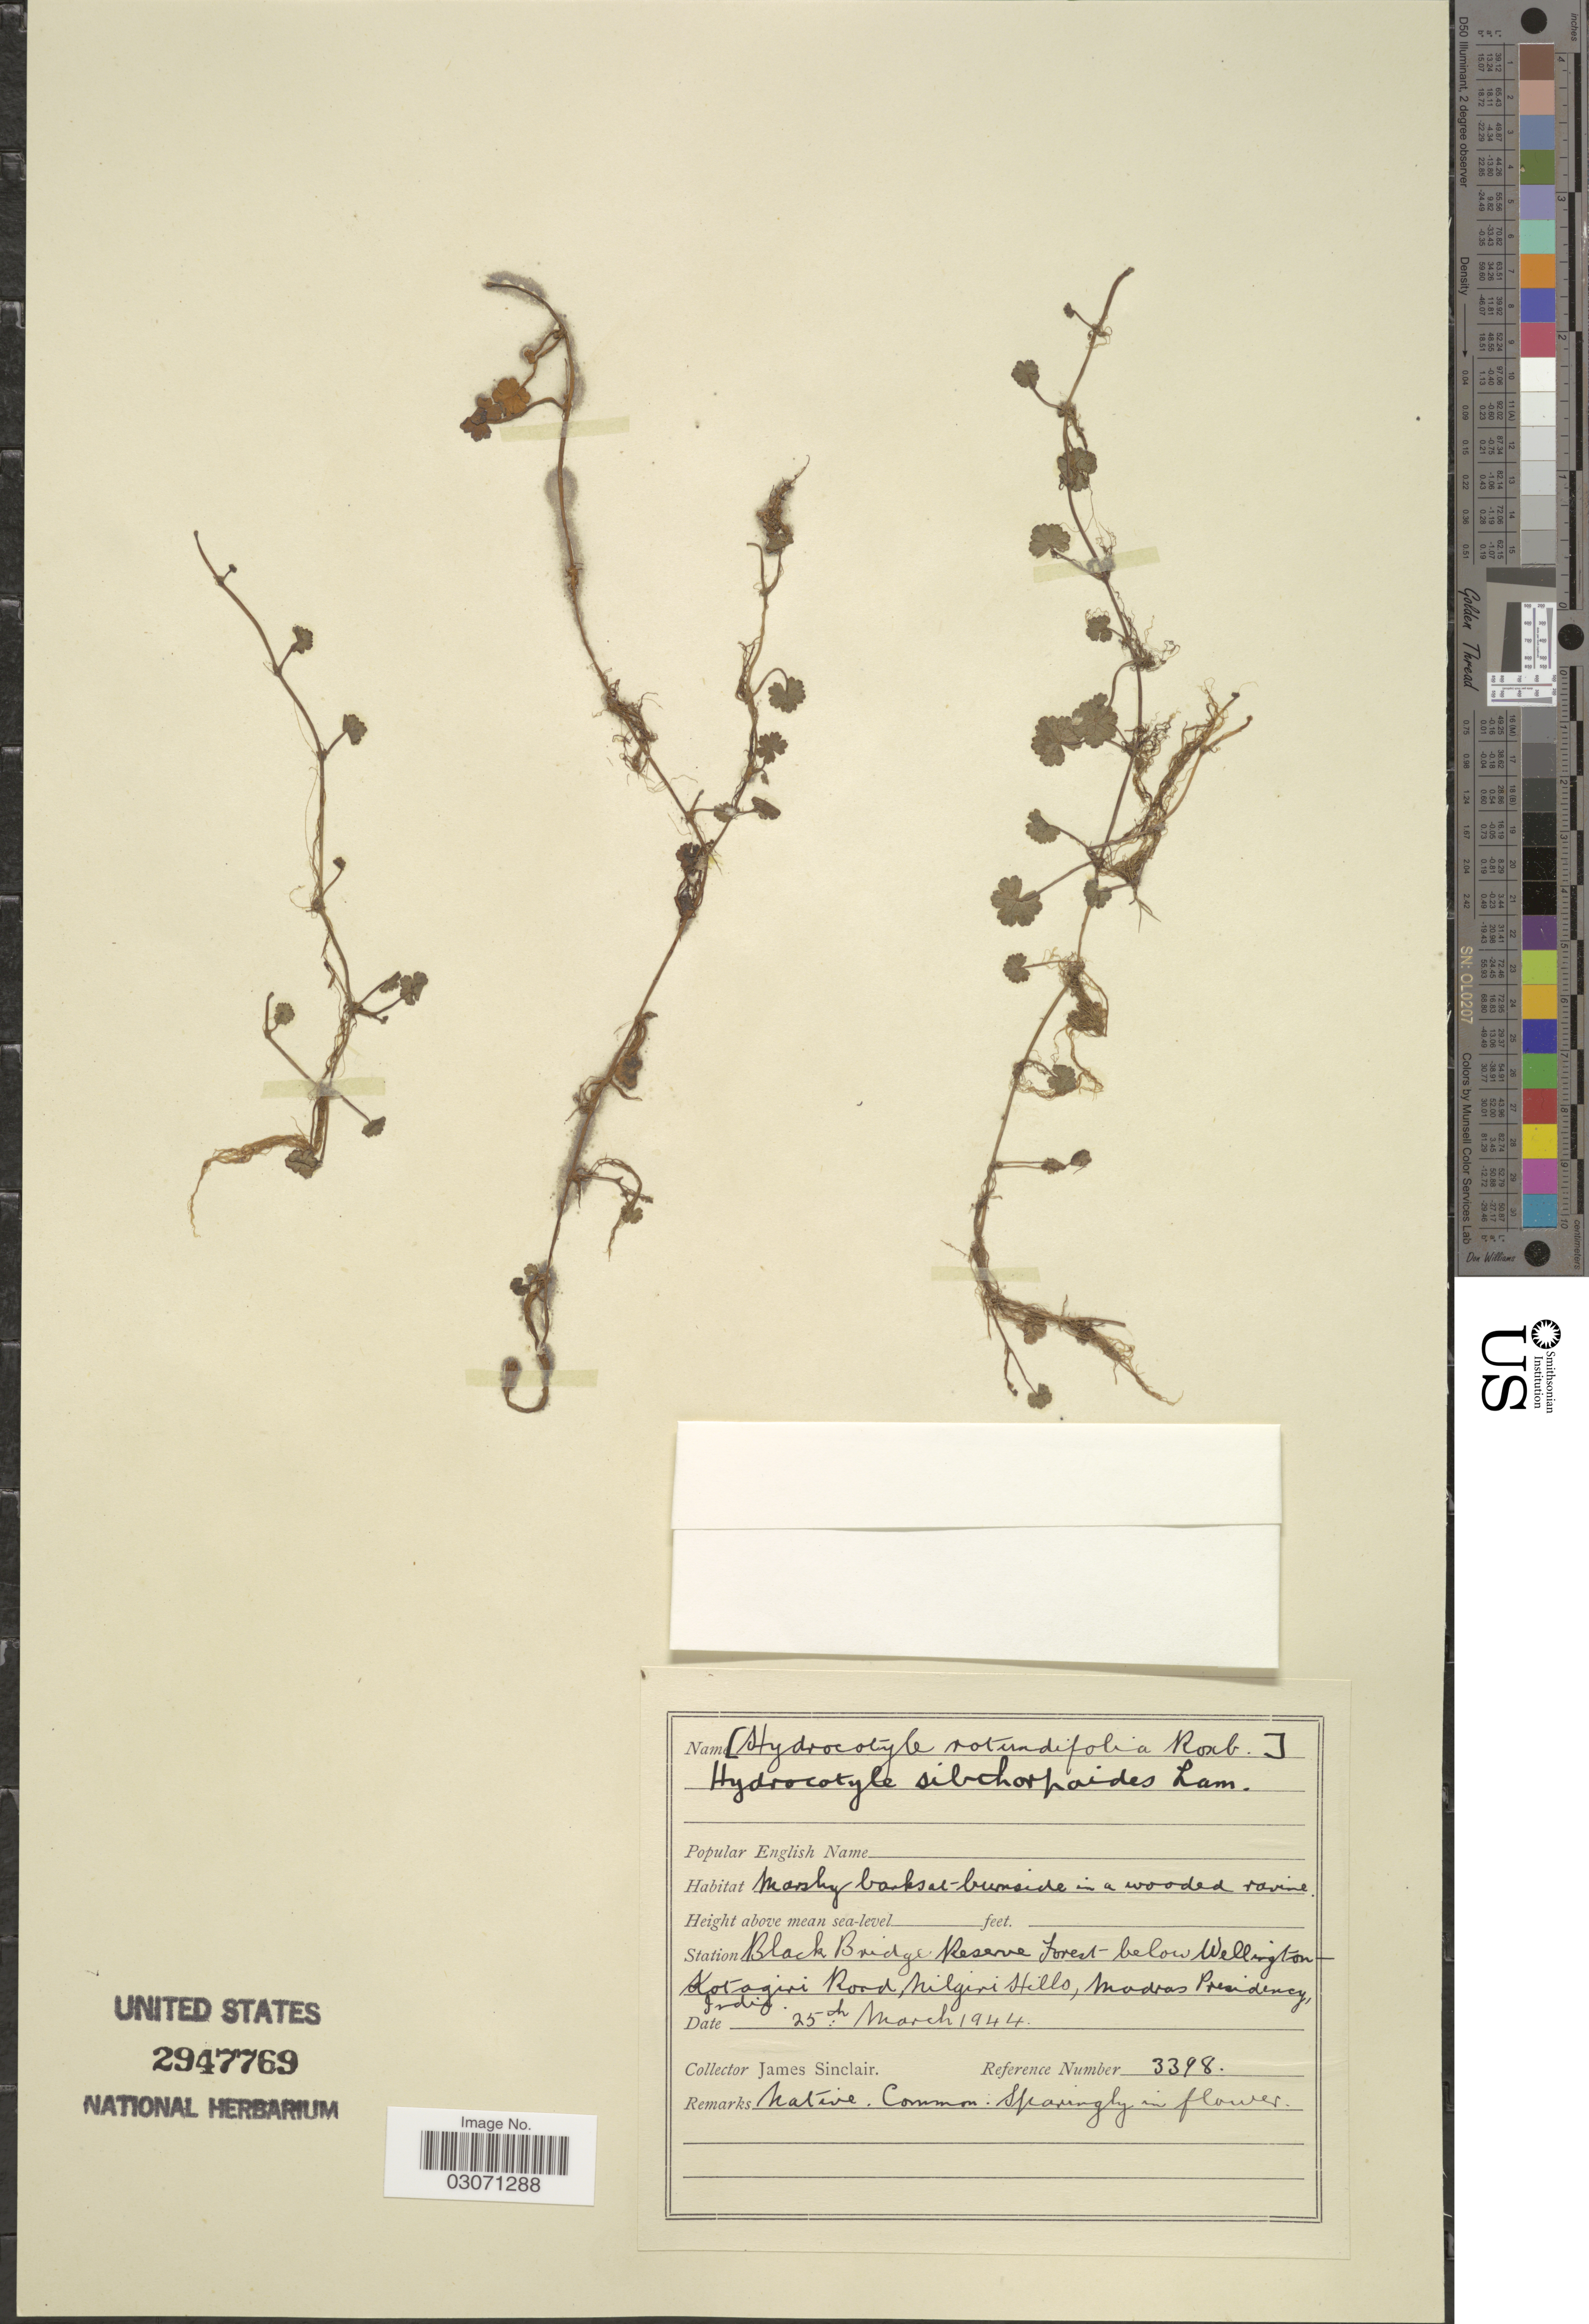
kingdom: Plantae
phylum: Tracheophyta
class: Magnoliopsida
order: Apiales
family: Araliaceae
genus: Hydrocotyle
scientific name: Hydrocotyle sibthorpioides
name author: Lam.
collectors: J. Sinclair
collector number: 3398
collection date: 1944-03-25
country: India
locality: Station Black Bridge Reserve forest below Wellington-Kotagiri Road, Nilgiri Hills, Modras Presidency.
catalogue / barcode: US 2947769